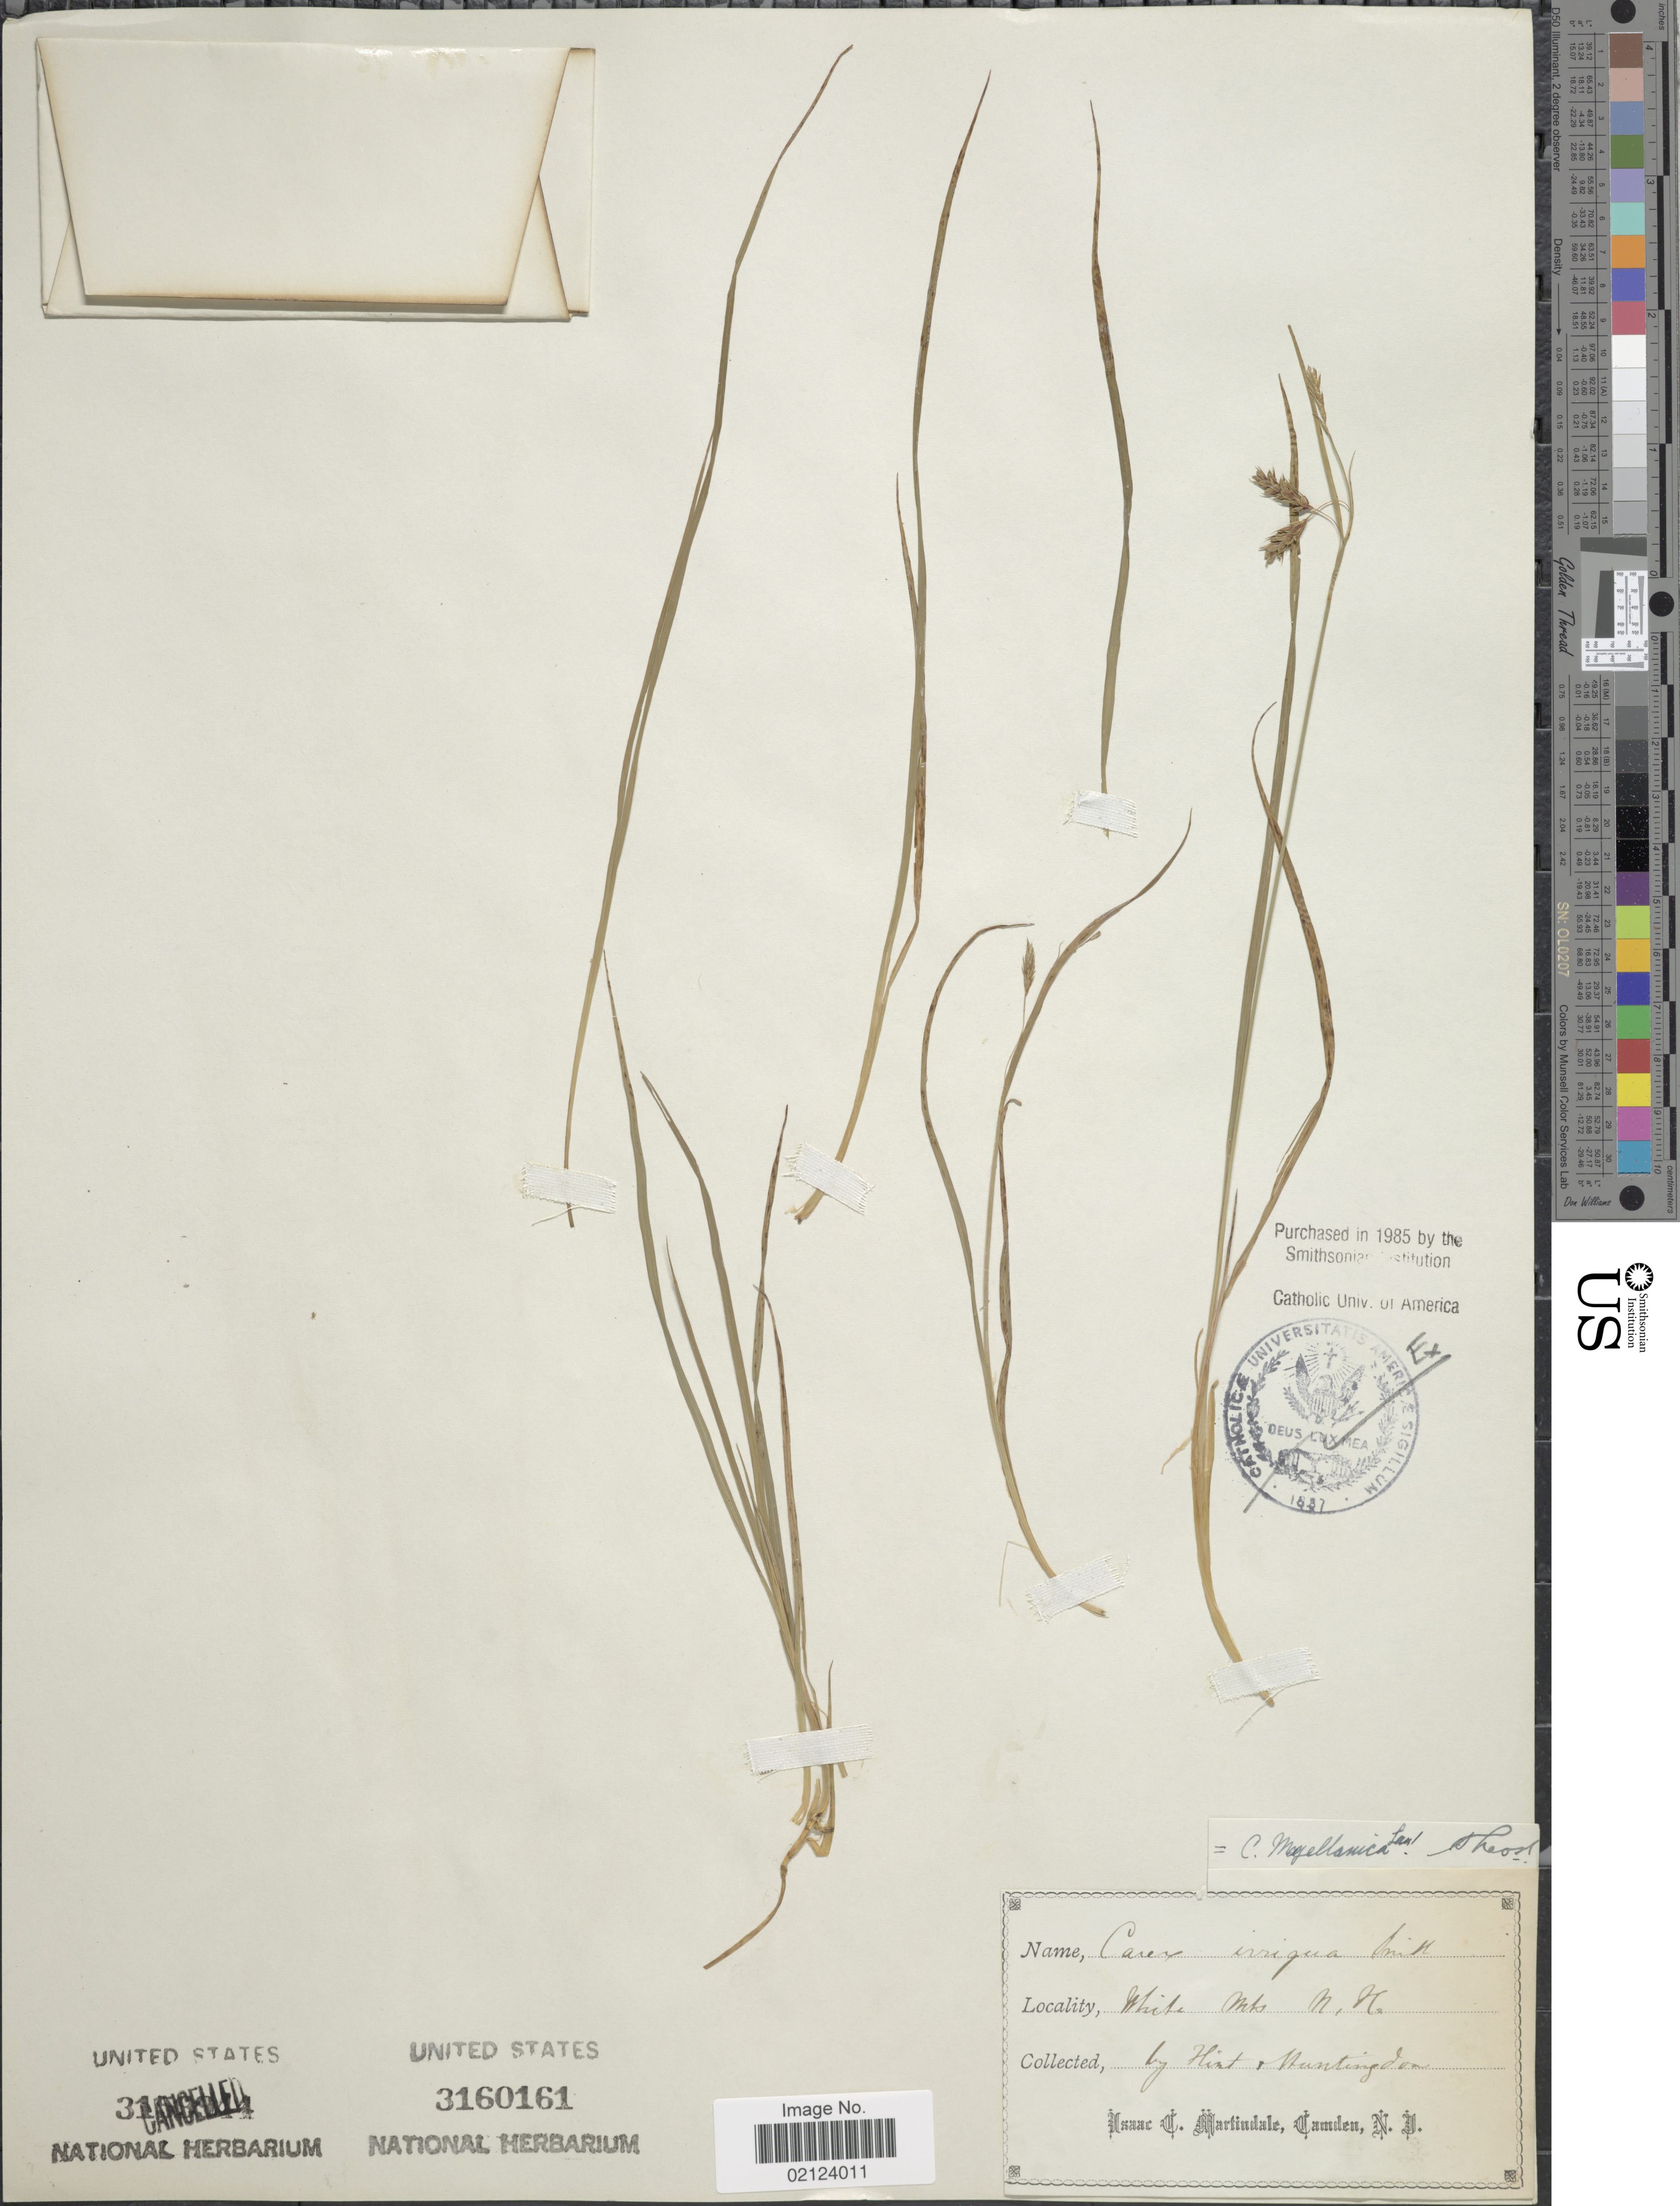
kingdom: Plantae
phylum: Tracheophyta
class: Liliopsida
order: Poales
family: Cyperaceae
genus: Carex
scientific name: Carex magellanica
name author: Lam.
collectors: Hint & Huntingdon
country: United States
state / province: New Hampshire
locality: White Mts.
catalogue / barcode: US 3160161